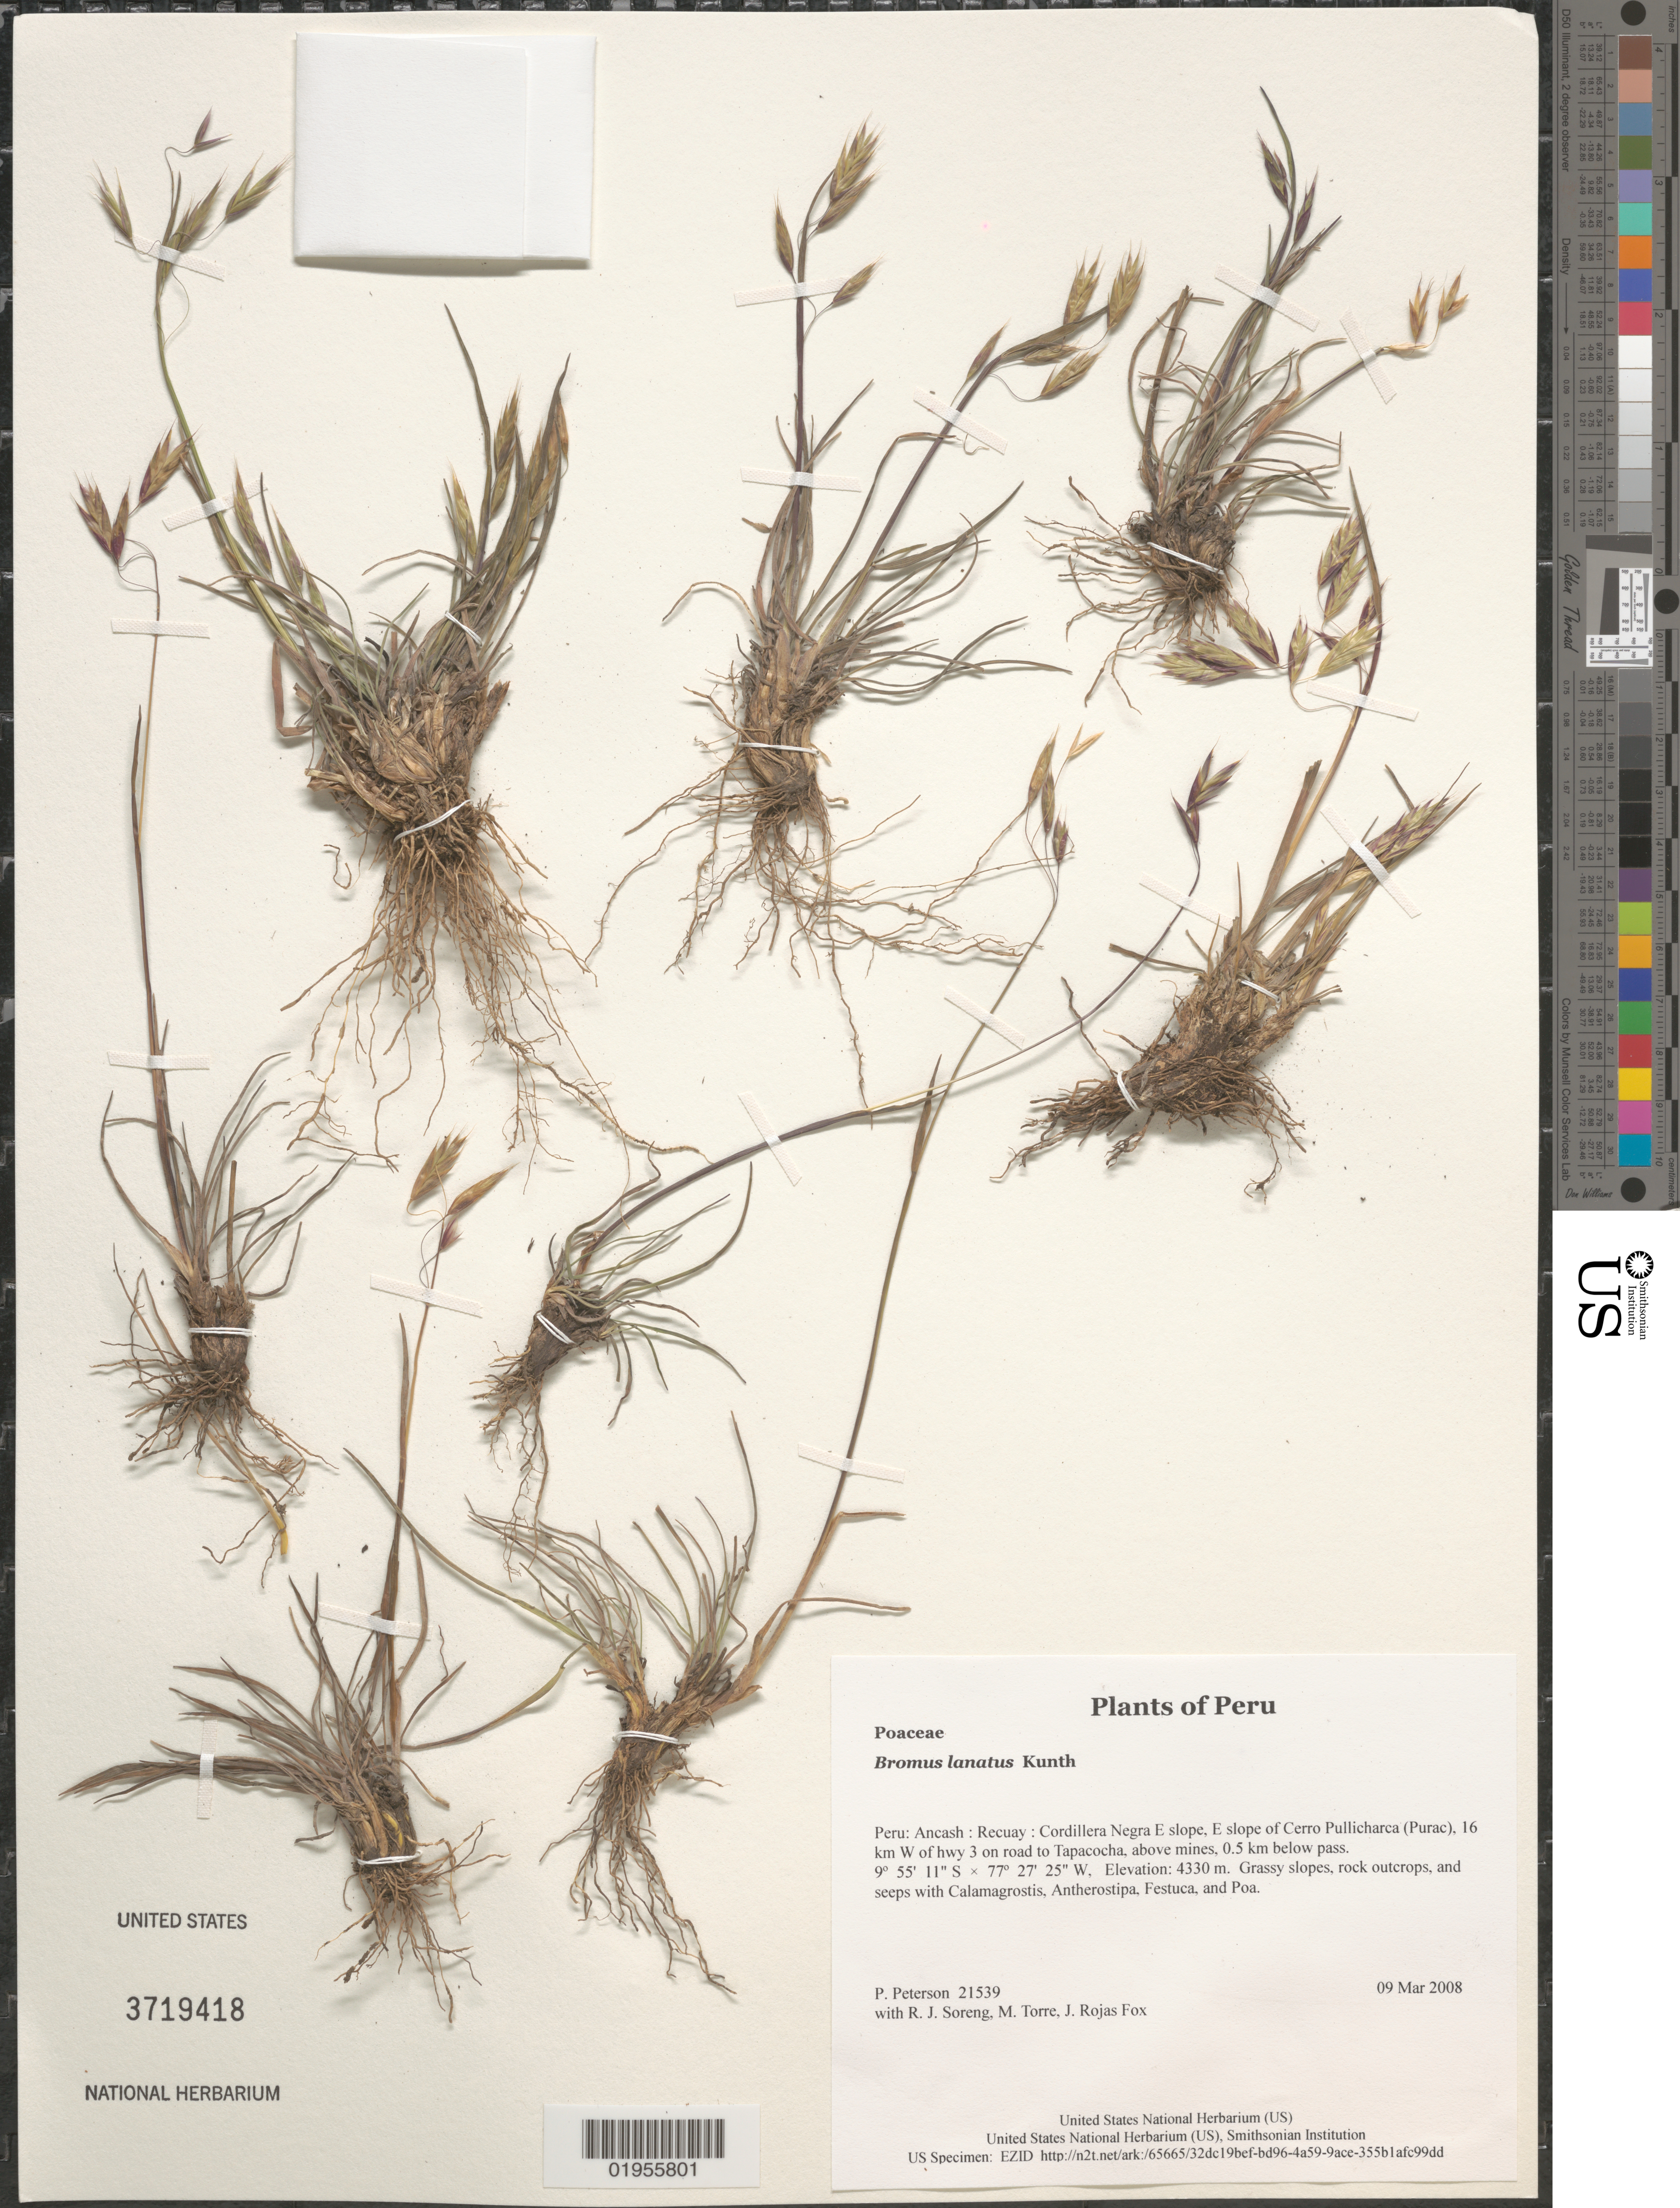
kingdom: Plantae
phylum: Tracheophyta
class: Liliopsida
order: Poales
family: Poaceae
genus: Bromus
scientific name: Bromus lanatus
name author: Kunth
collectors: P. M. Peterson, R. J. Soreng, M. Torre & J. Rojas Fox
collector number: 21539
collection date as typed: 09 Mar 2008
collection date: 2008-03-09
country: Peru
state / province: Ancash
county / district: Recuay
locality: Cordillera Negra E slope, E slope of Cerro Pullicharca (Purac), 16 km W of hwy 3 on road to Tapacocha, above mines, 0.5 km below pass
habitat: Grassy slopes, rock outcrops, and seeps with Calamagrostis, Antherostipa, Festuca, and Poa.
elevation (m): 4330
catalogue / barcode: US 3719418